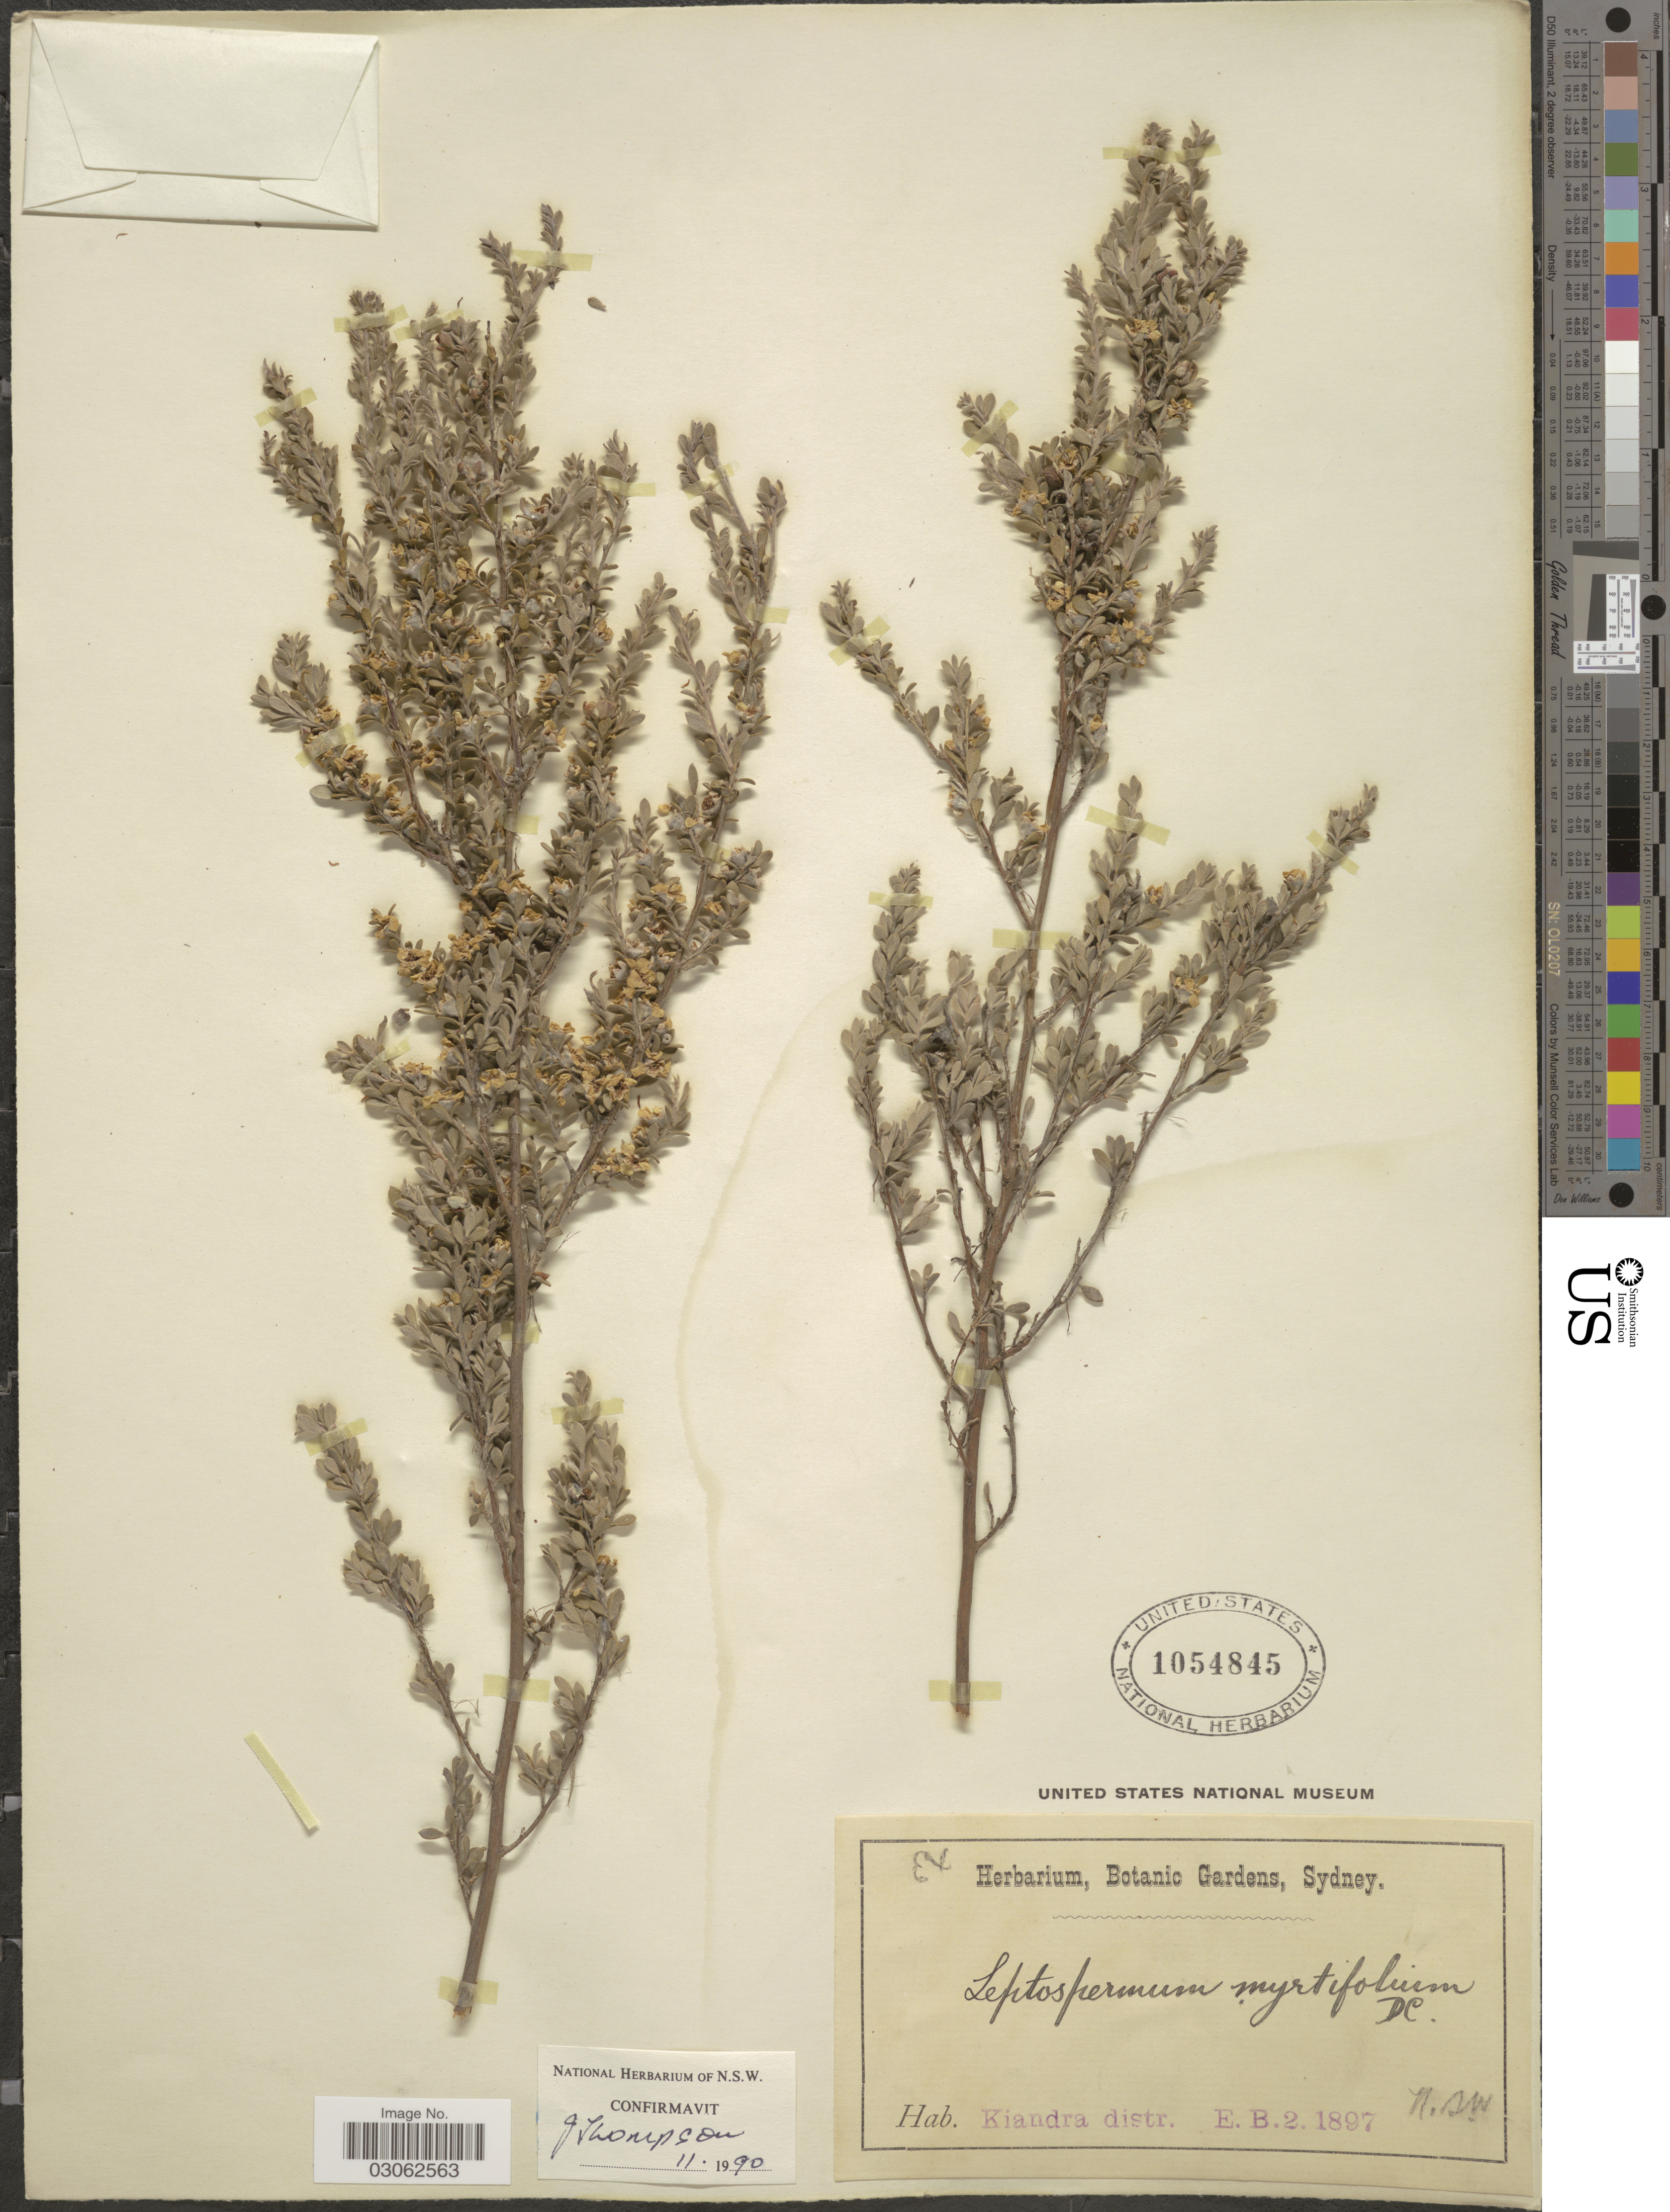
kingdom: Plantae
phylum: Tracheophyta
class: Magnoliopsida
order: Myrtales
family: Myrtaceae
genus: Neofabricia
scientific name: Neofabricia myrtifolia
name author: Joy Thomps.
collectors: ex herb. Botanic Gardens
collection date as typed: E.B.2.1897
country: Australia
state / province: New South Wales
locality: Kianda distr. E.B. [unsure placement] N.S.W.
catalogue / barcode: US 1054845